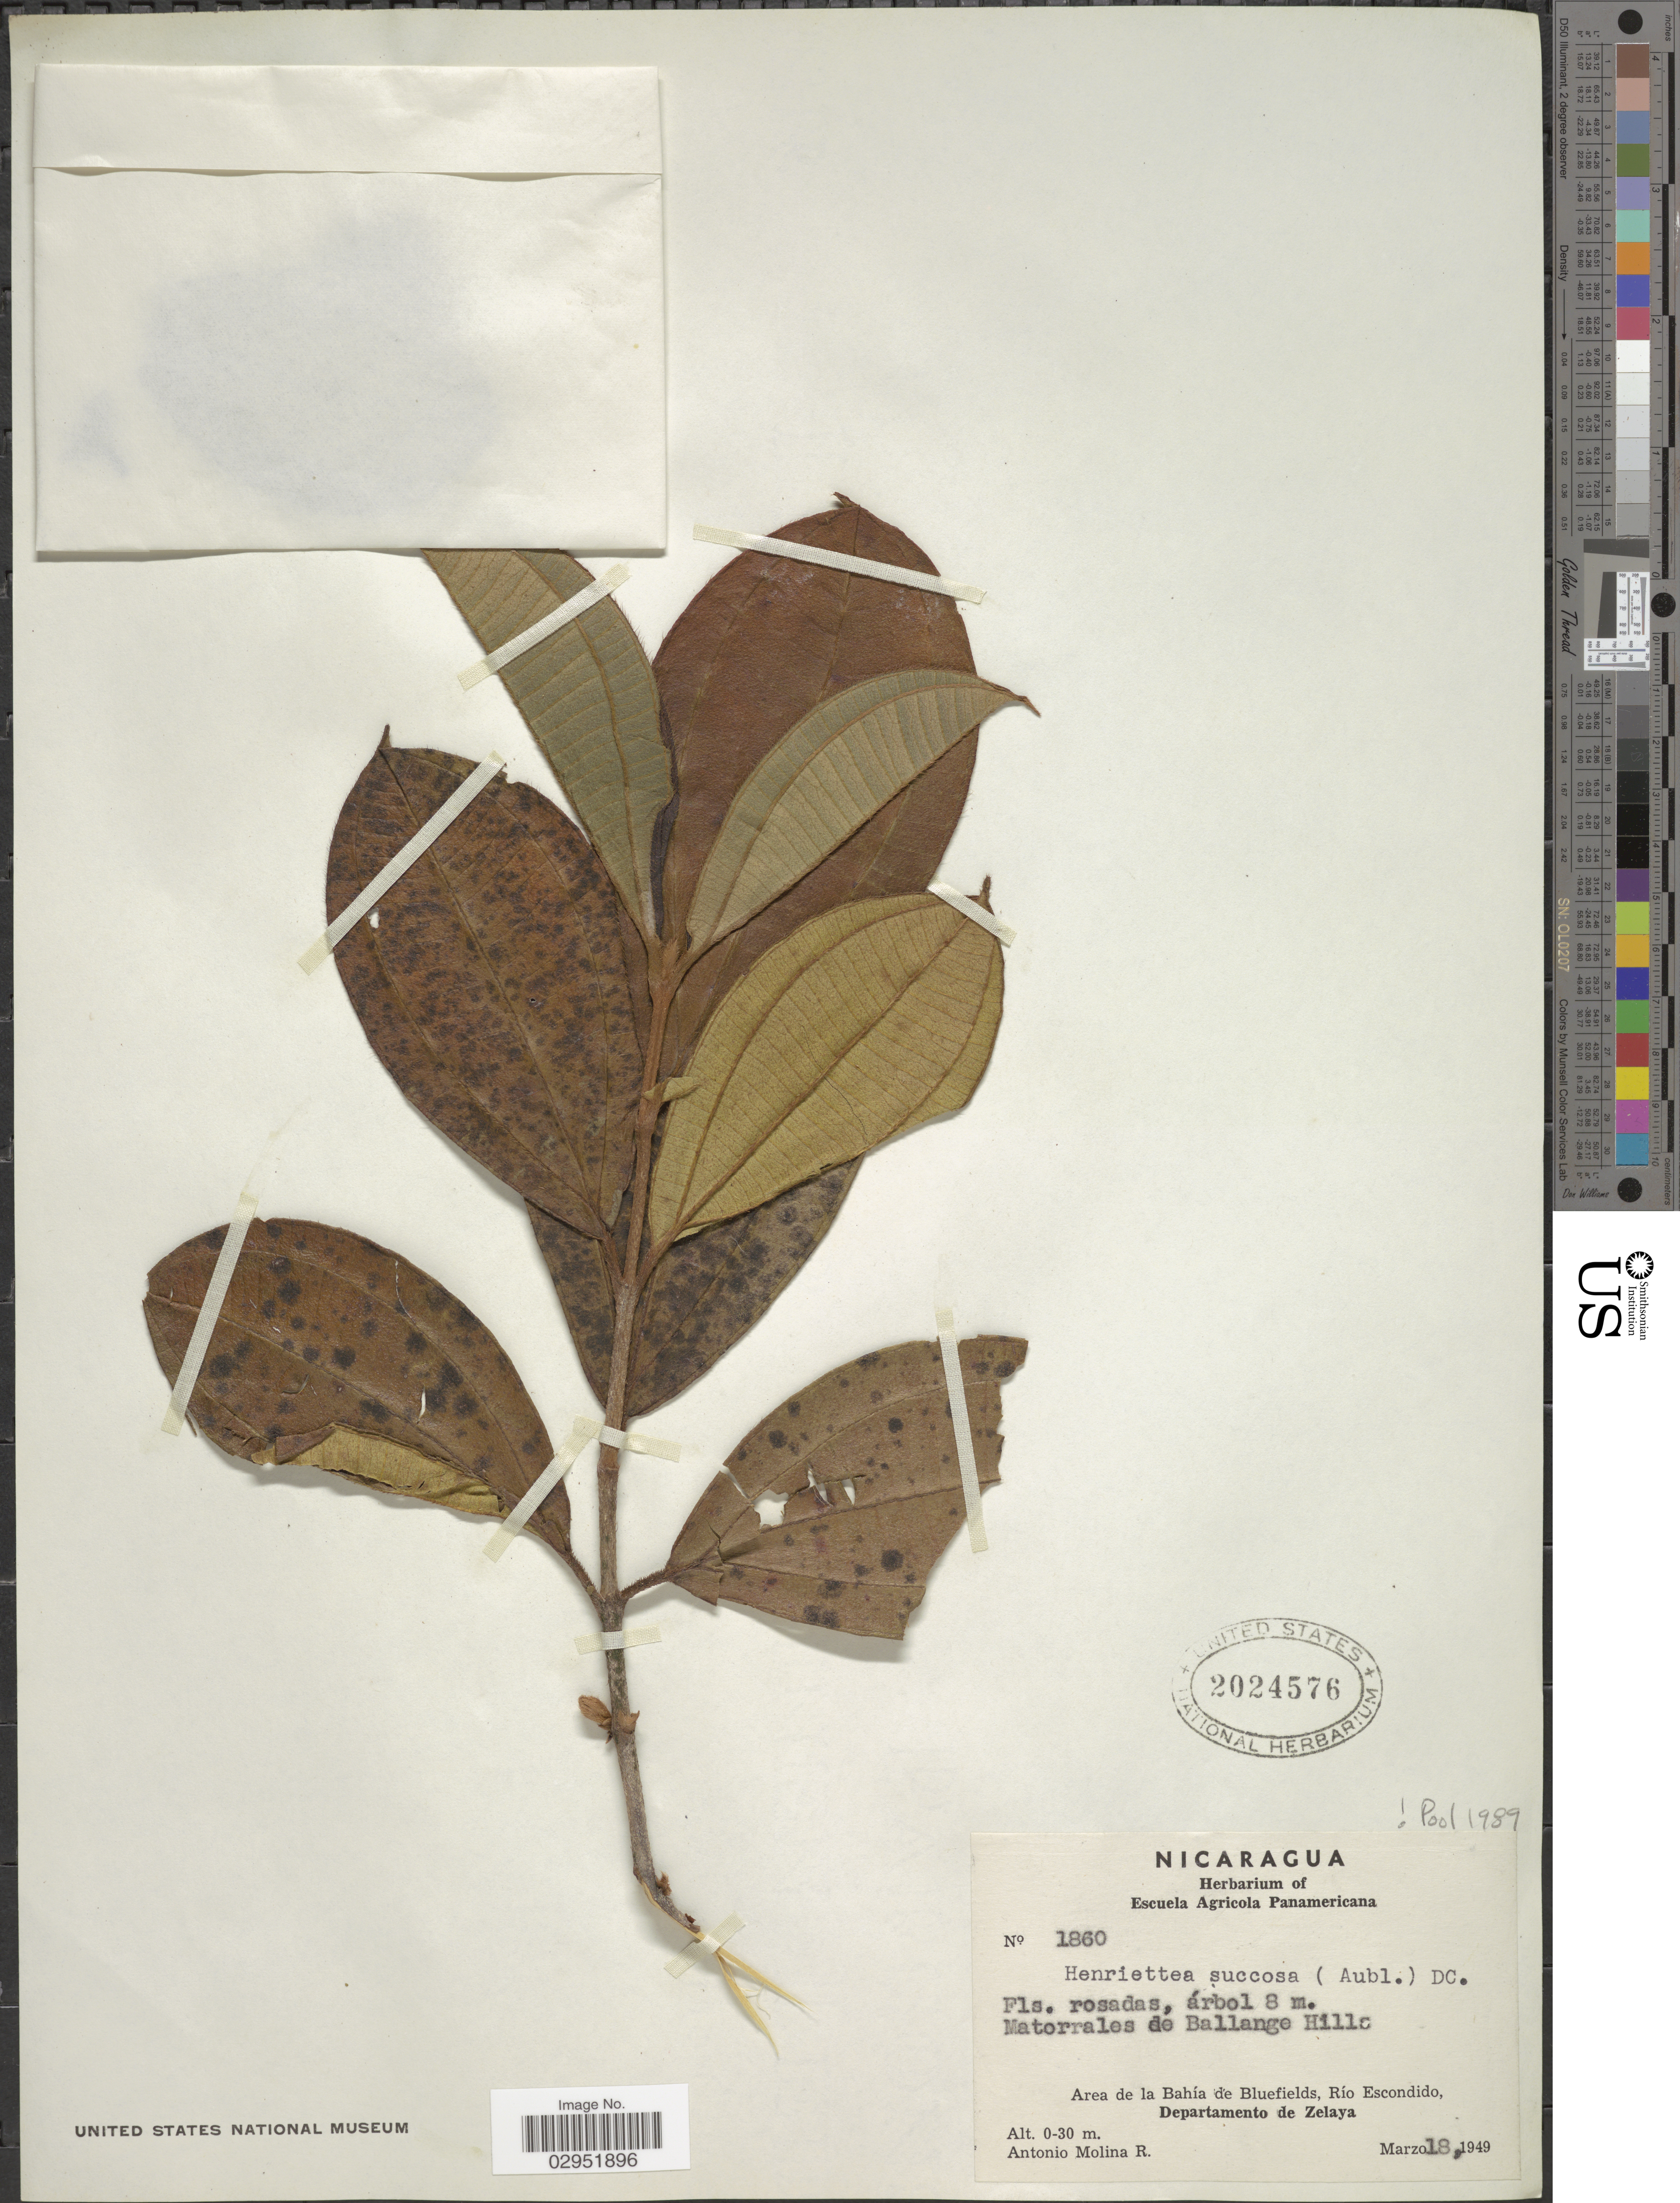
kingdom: Plantae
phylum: Tracheophyta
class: Magnoliopsida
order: Myrtales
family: Melastomataceae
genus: Henriettea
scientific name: Henriettea succosa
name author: (Aubl.) DC.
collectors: A. Molina R.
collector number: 1860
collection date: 1949-03-18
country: Nicaragua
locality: Matorrales de Ballange Hills, Area de la Bahía de Bluefields, Río Escondido, Departamento de Zelaya.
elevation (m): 0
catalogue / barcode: US 2024576